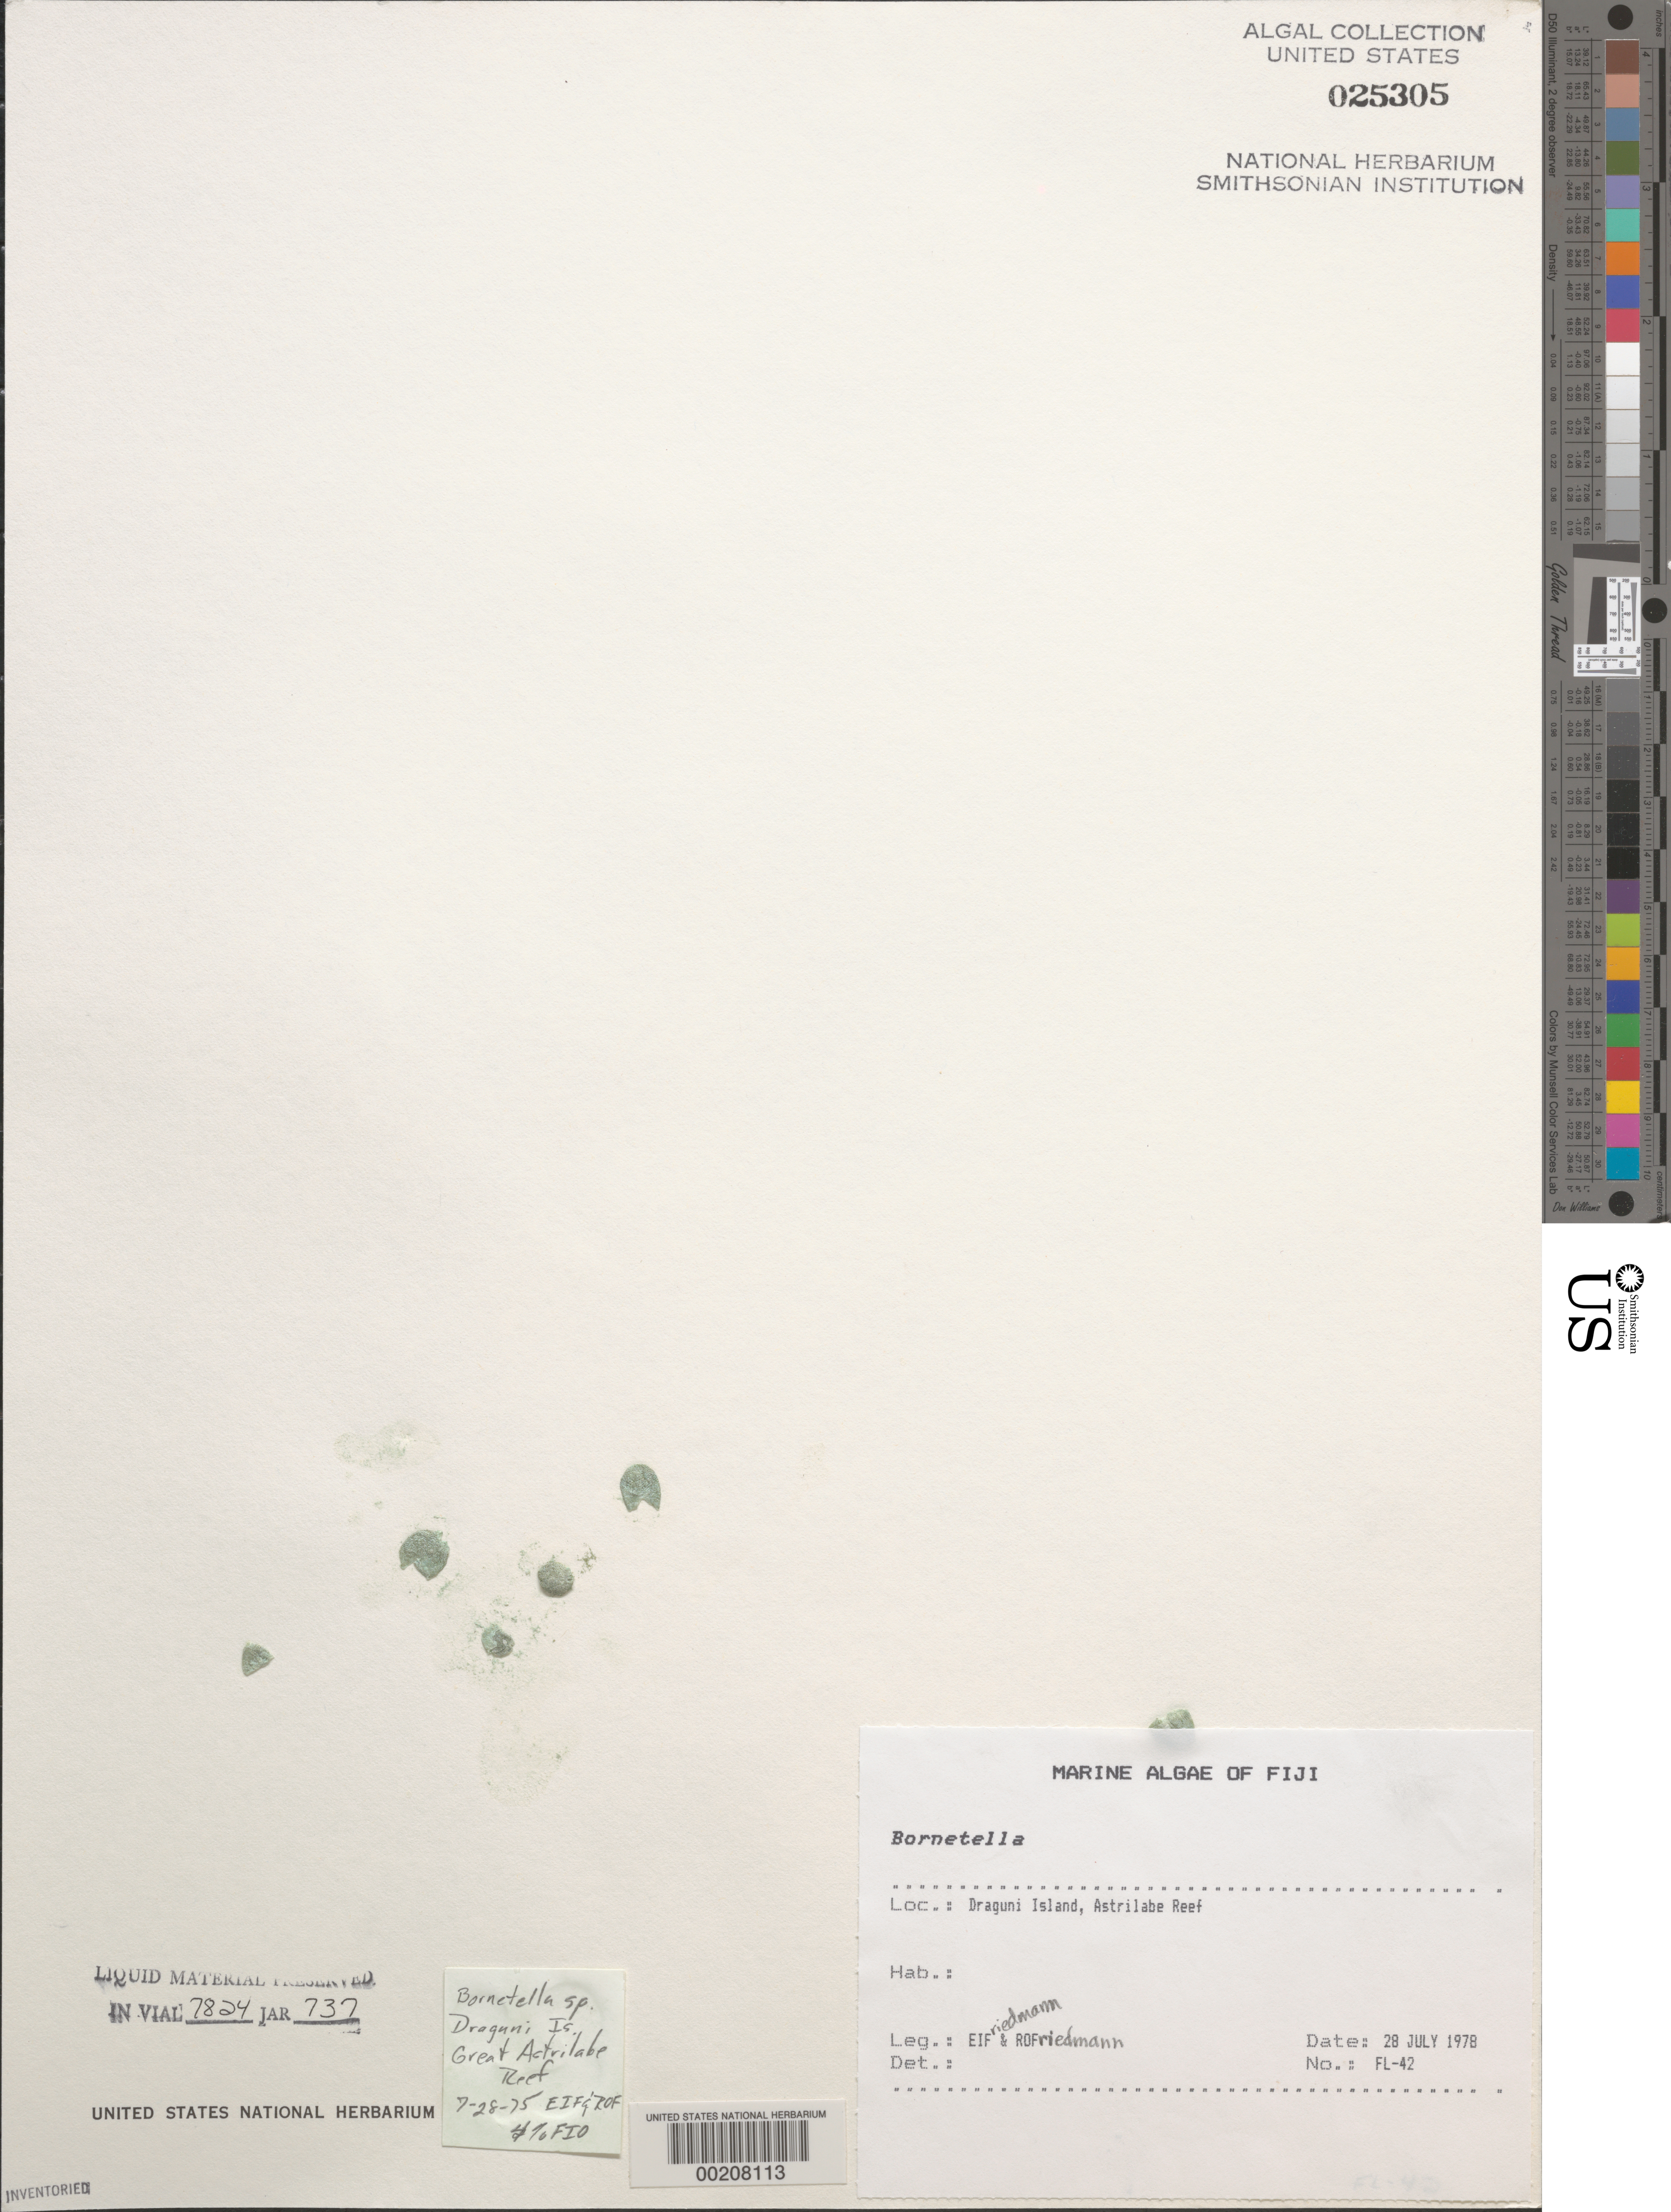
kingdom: Plantae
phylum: Chlorophyta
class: Ulvophyceae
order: Dasycladales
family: Dasycladaceae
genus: Bornetella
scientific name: Bornetella sp.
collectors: E. Friedmann & R. Friedmann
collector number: Fl-42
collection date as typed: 28 Jul 1978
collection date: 1978-07-28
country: Fiji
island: Dravuni [Draguni]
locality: Great Astrolabe Reef [?]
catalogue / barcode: US 25305